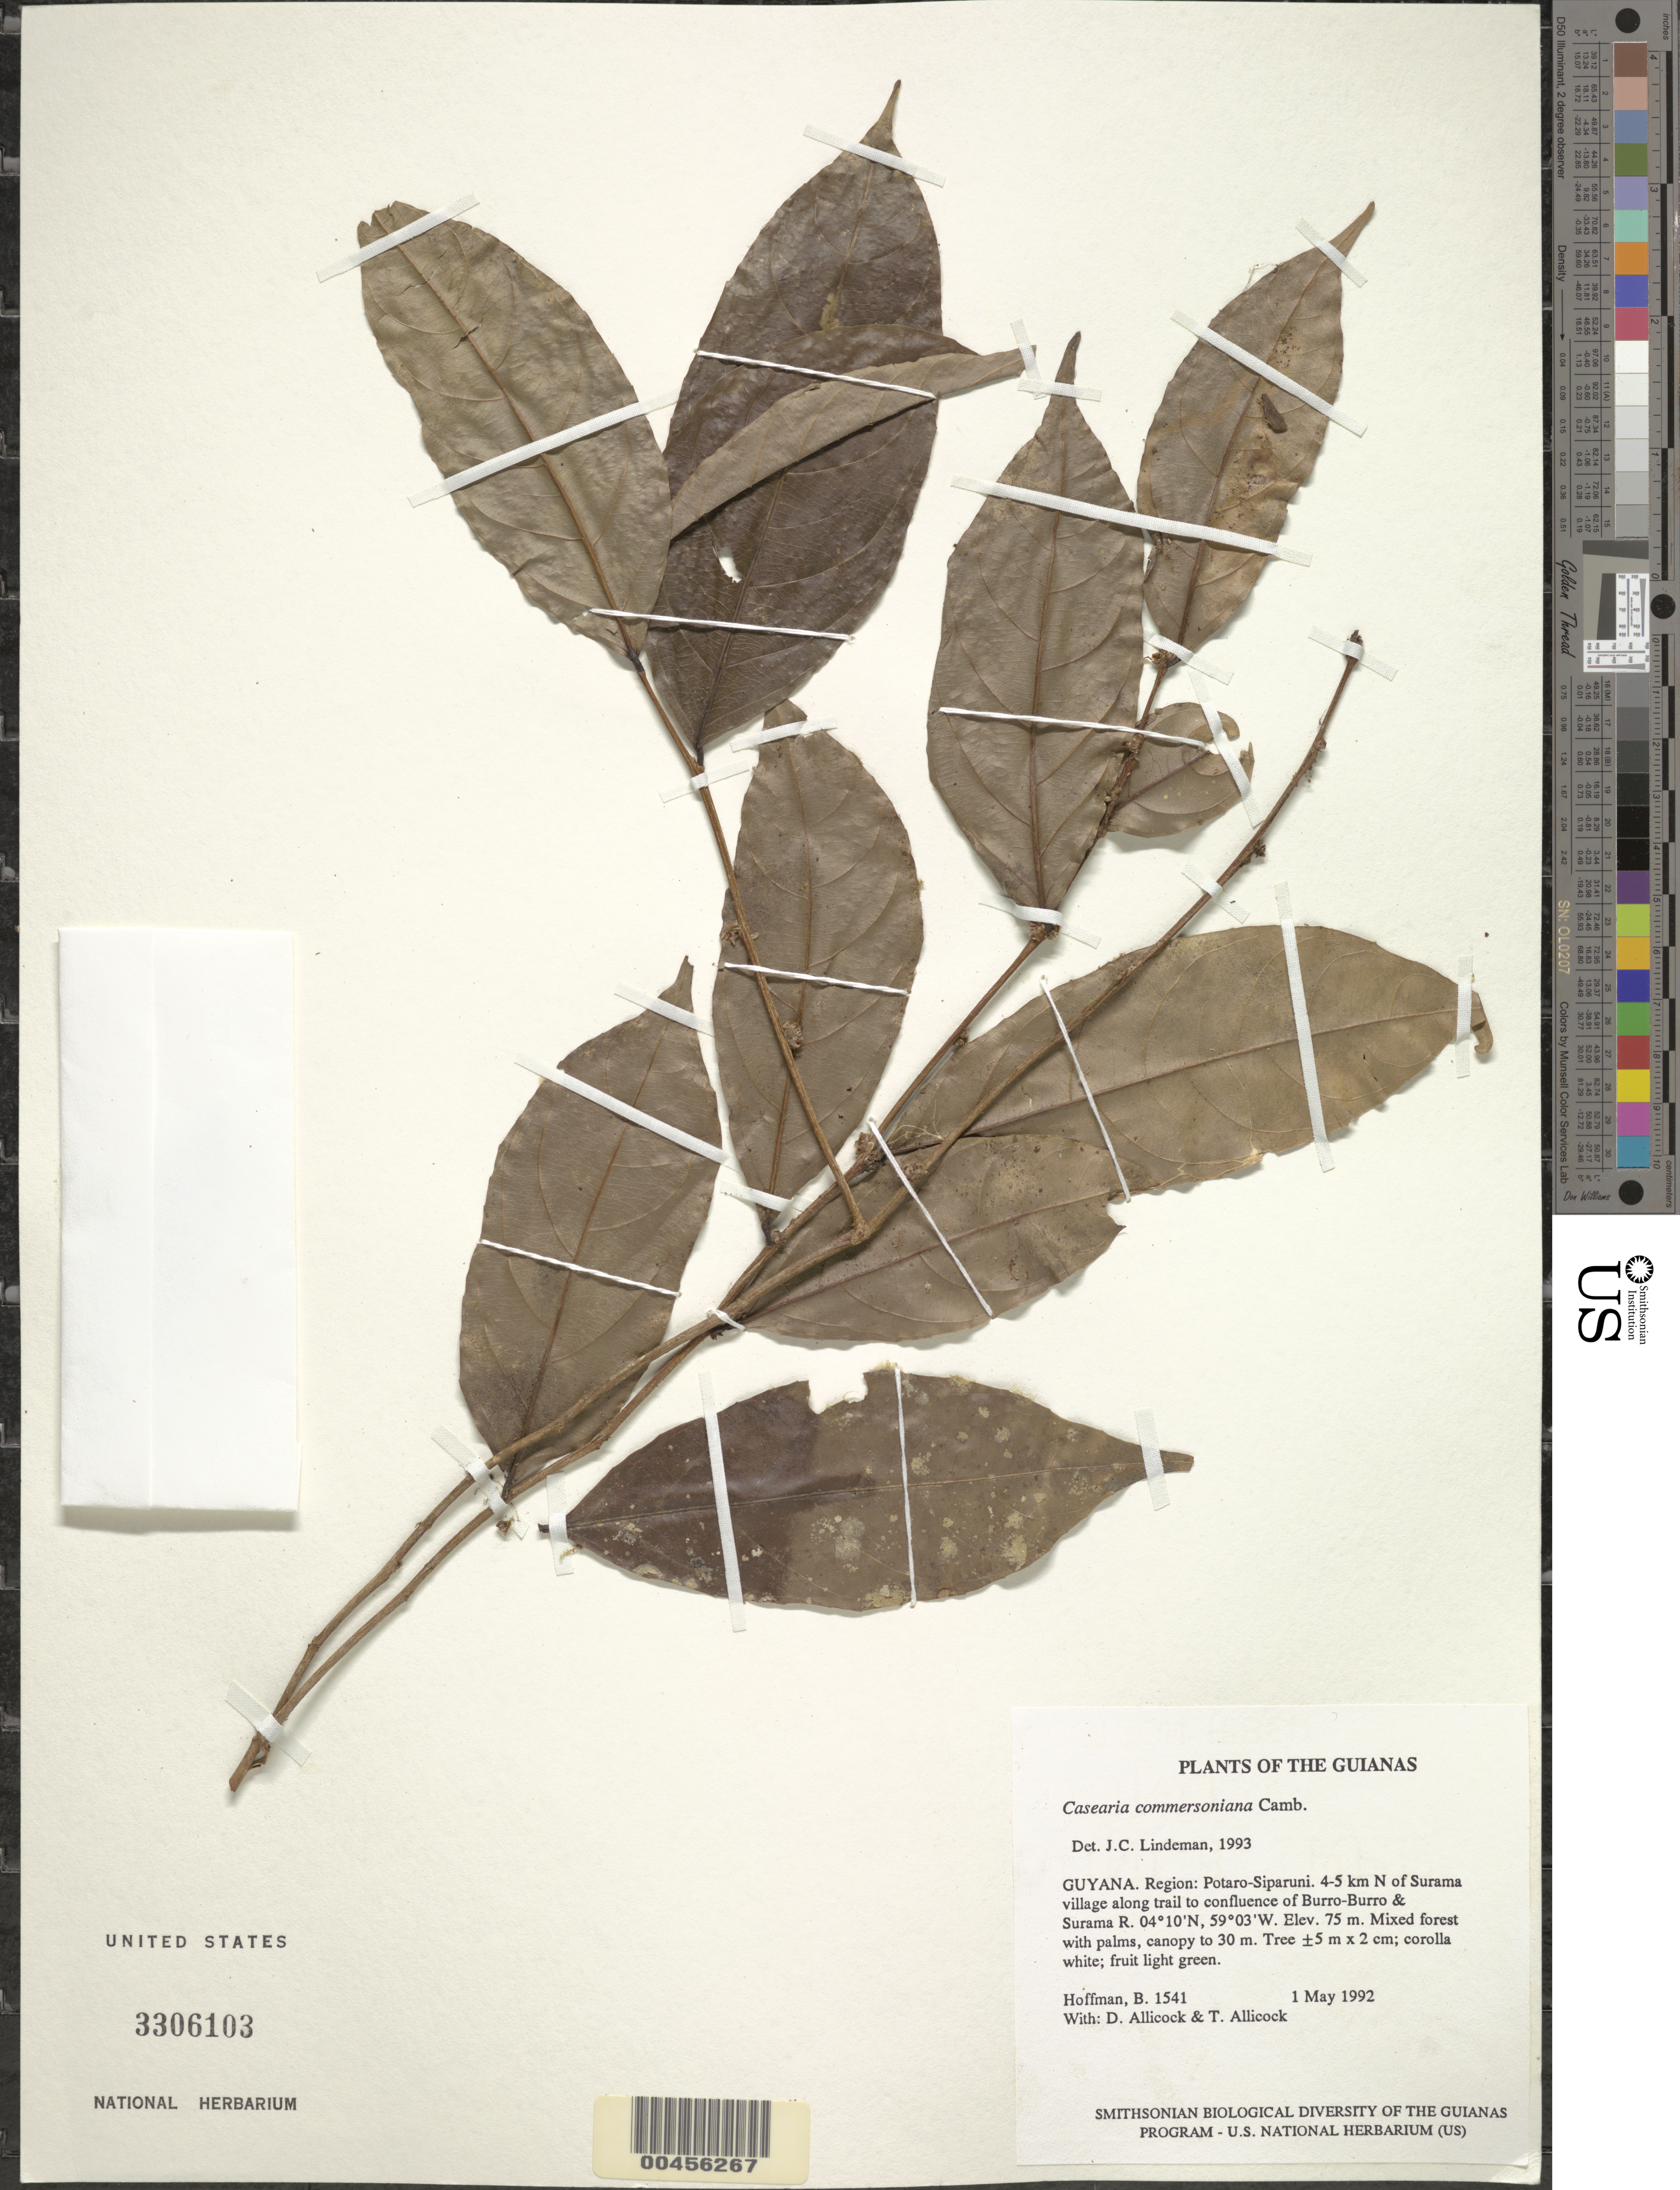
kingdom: Plantae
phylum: Tracheophyta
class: Magnoliopsida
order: Malpighiales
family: Salicaceae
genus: Piparea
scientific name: Piparea dentata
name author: Aubl.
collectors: B. Hoffman, D. Allicock & T. Allicock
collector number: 1541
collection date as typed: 1 May 1992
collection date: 1992-05-01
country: Guyana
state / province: Potaro-Siparuni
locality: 4-5 km N of Surama village along trail to confluence of Burro-Burro & Surama Rivers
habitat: Mixed forest with palms, canopy to 30 m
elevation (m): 75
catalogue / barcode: US 3306103